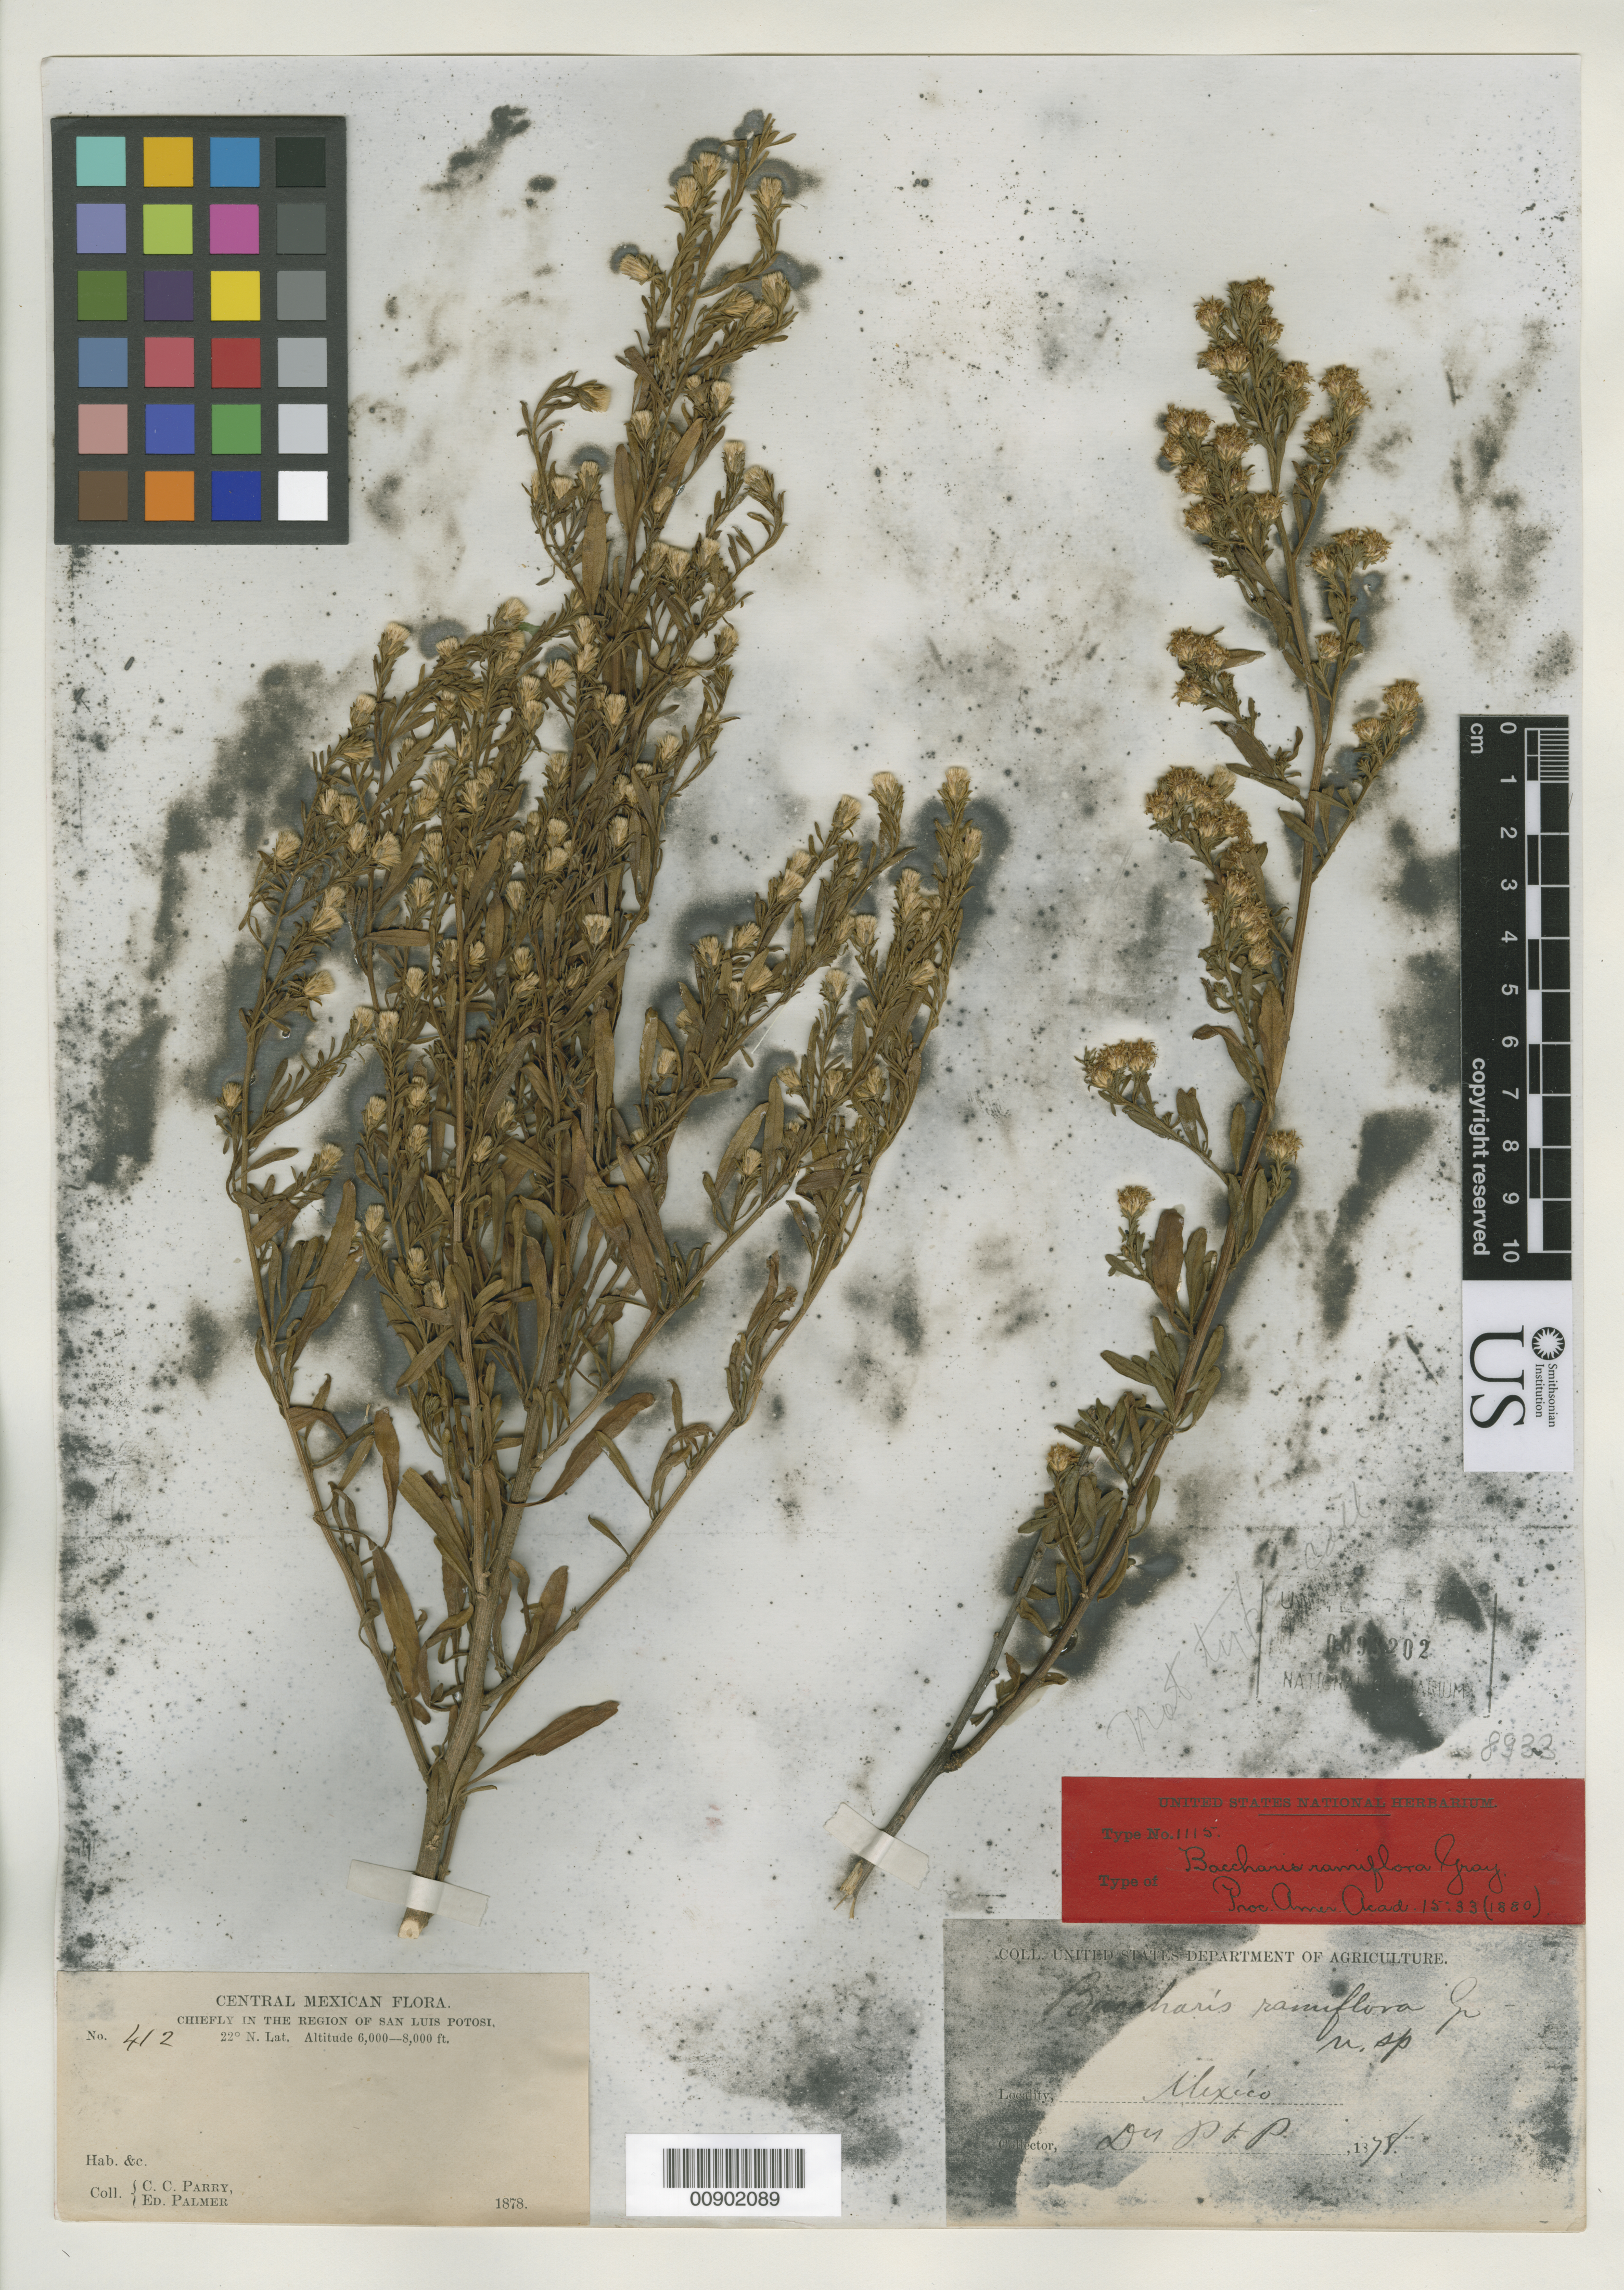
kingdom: Plantae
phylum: Tracheophyta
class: Magnoliopsida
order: Asterales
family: Asteraceae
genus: Baccharis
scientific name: Baccharis ramiflora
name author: A. Gray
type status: Isosyntype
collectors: C. C. Parry & E. Palmer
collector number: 412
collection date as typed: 1878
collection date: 1878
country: Mexico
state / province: San Luis Potosí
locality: Chiefly in the region of San Luis Potosi.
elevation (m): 1829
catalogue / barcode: US 93202